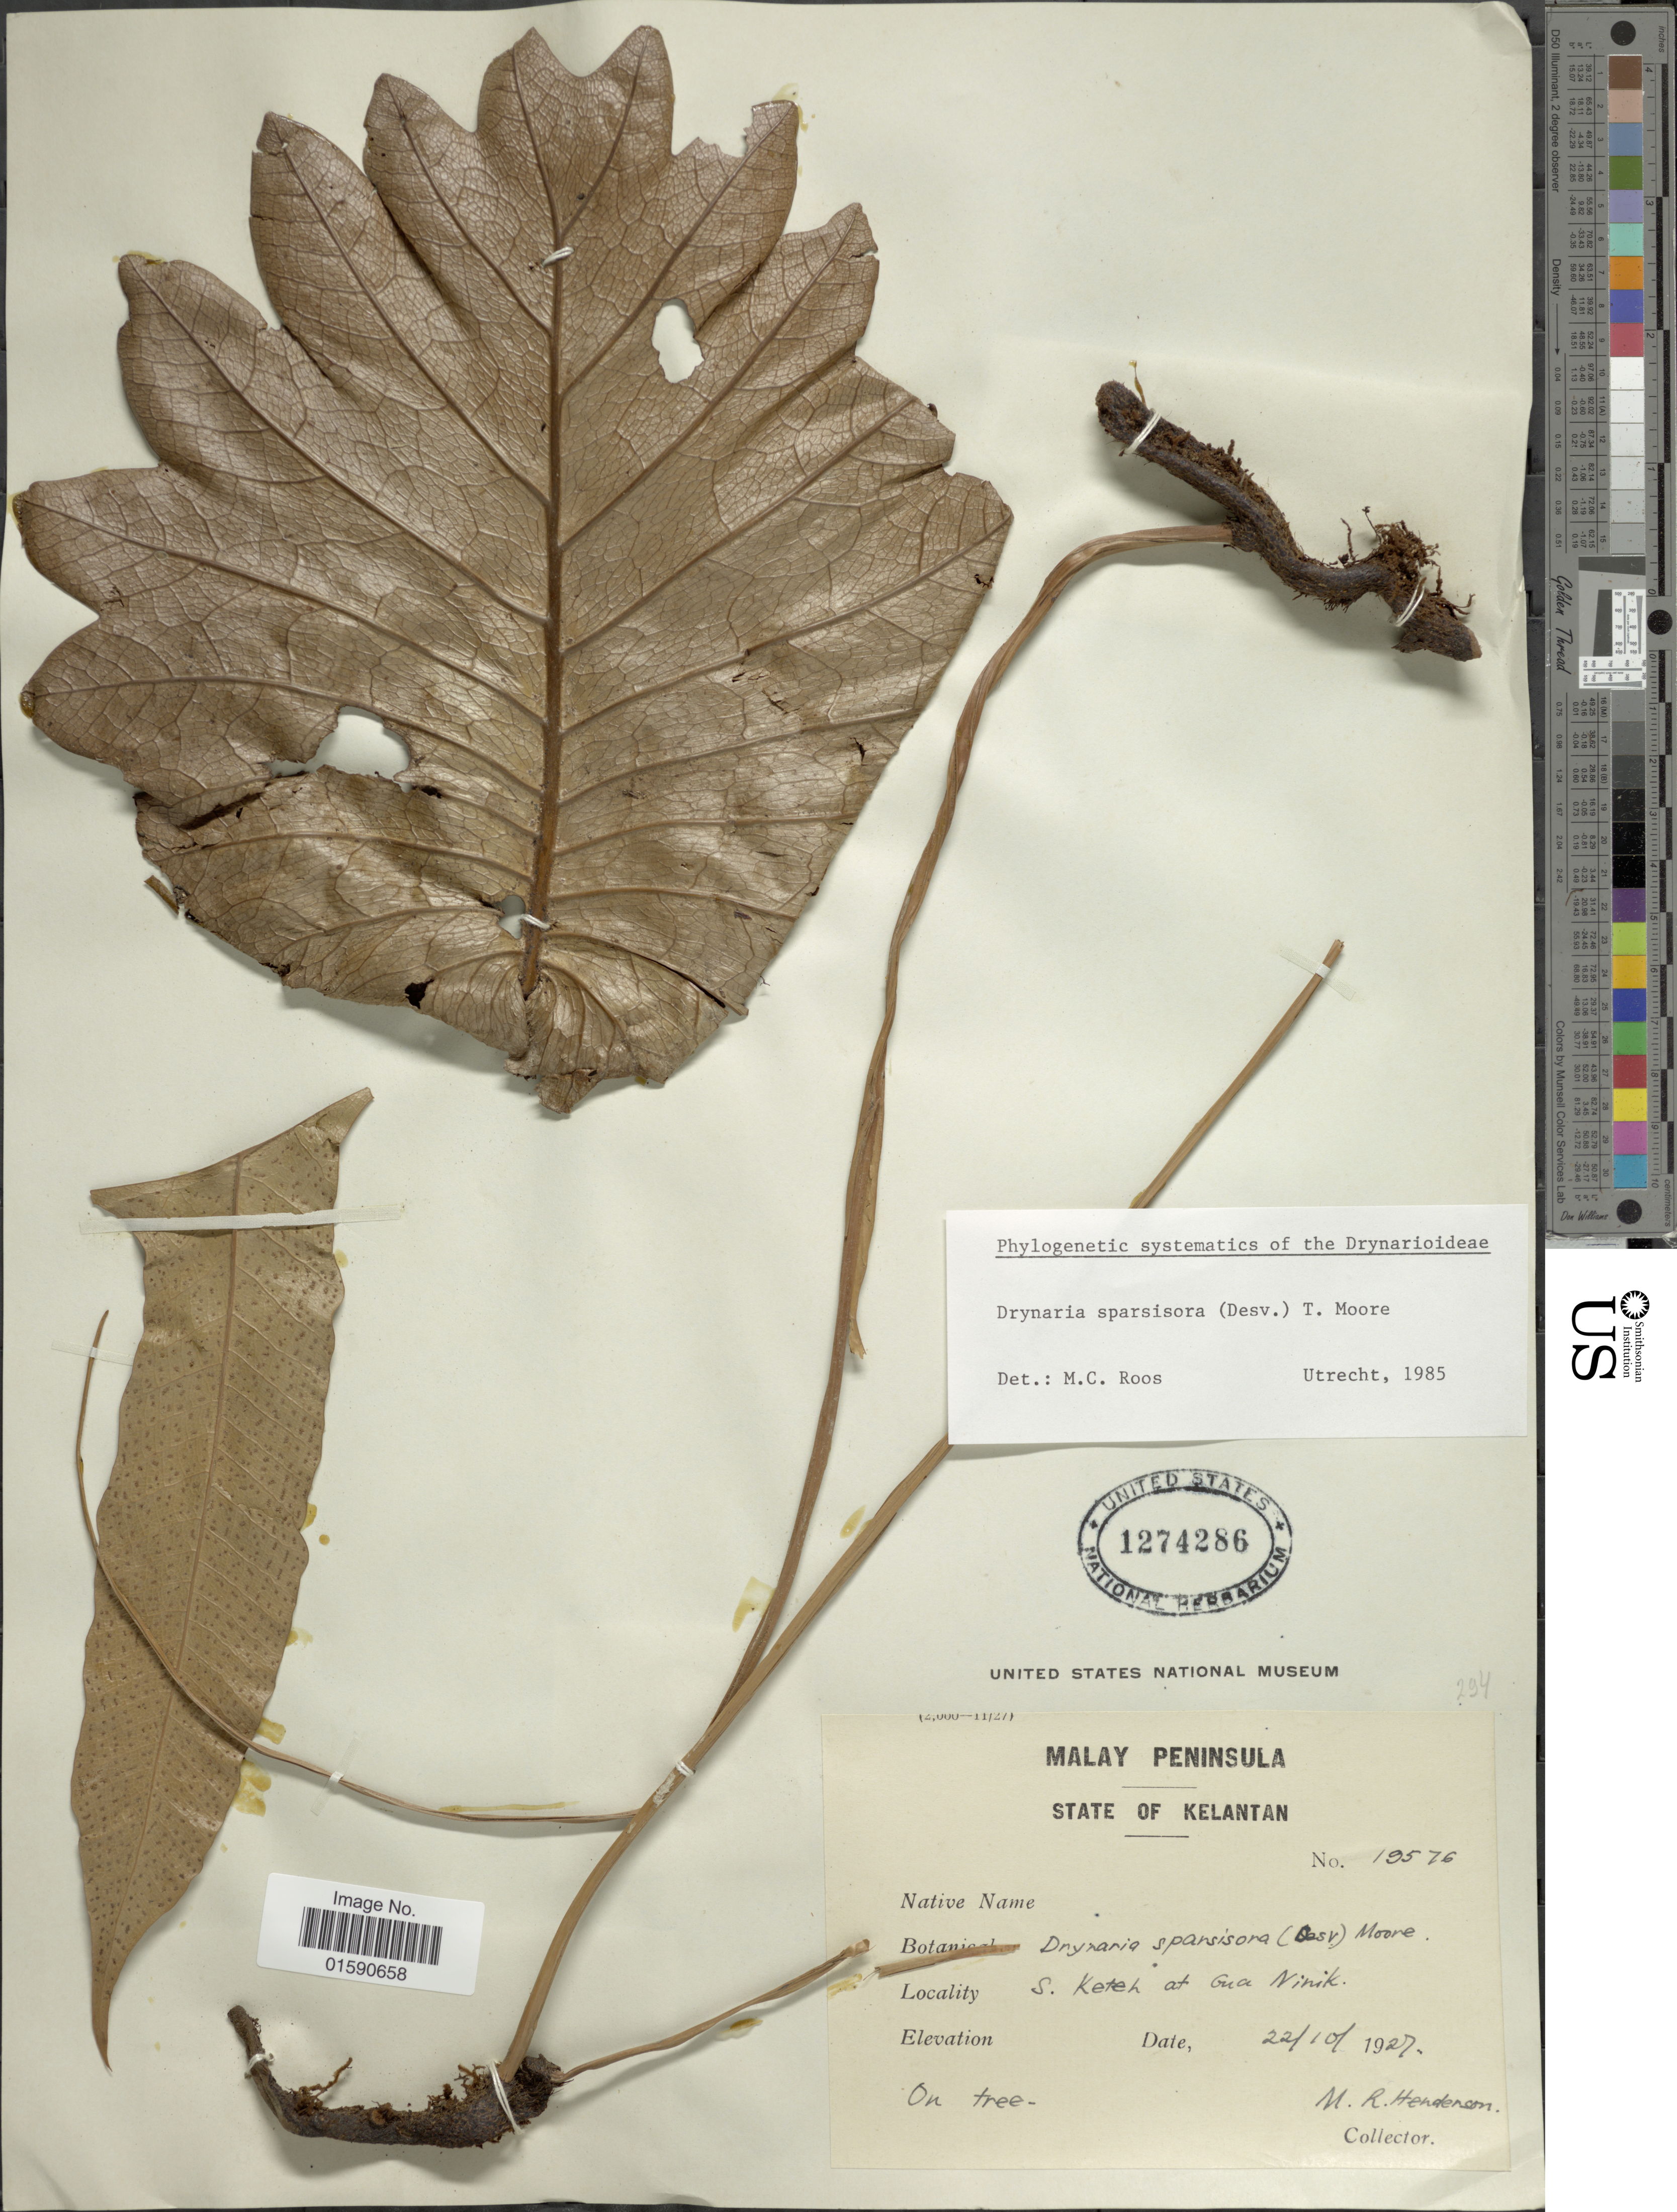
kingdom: Plantae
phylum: Tracheophyta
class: Polypodiopsida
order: Polypodiales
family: Polypodiaceae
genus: Drynaria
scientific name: Drynaria sparsisora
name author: (Desu.) T. Moore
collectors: M. Henderson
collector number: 19576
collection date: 1927-10-22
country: Malaysia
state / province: Kelantan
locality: State of Kelantan, S. Keteh at Gua Ninik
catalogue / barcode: US 1274286